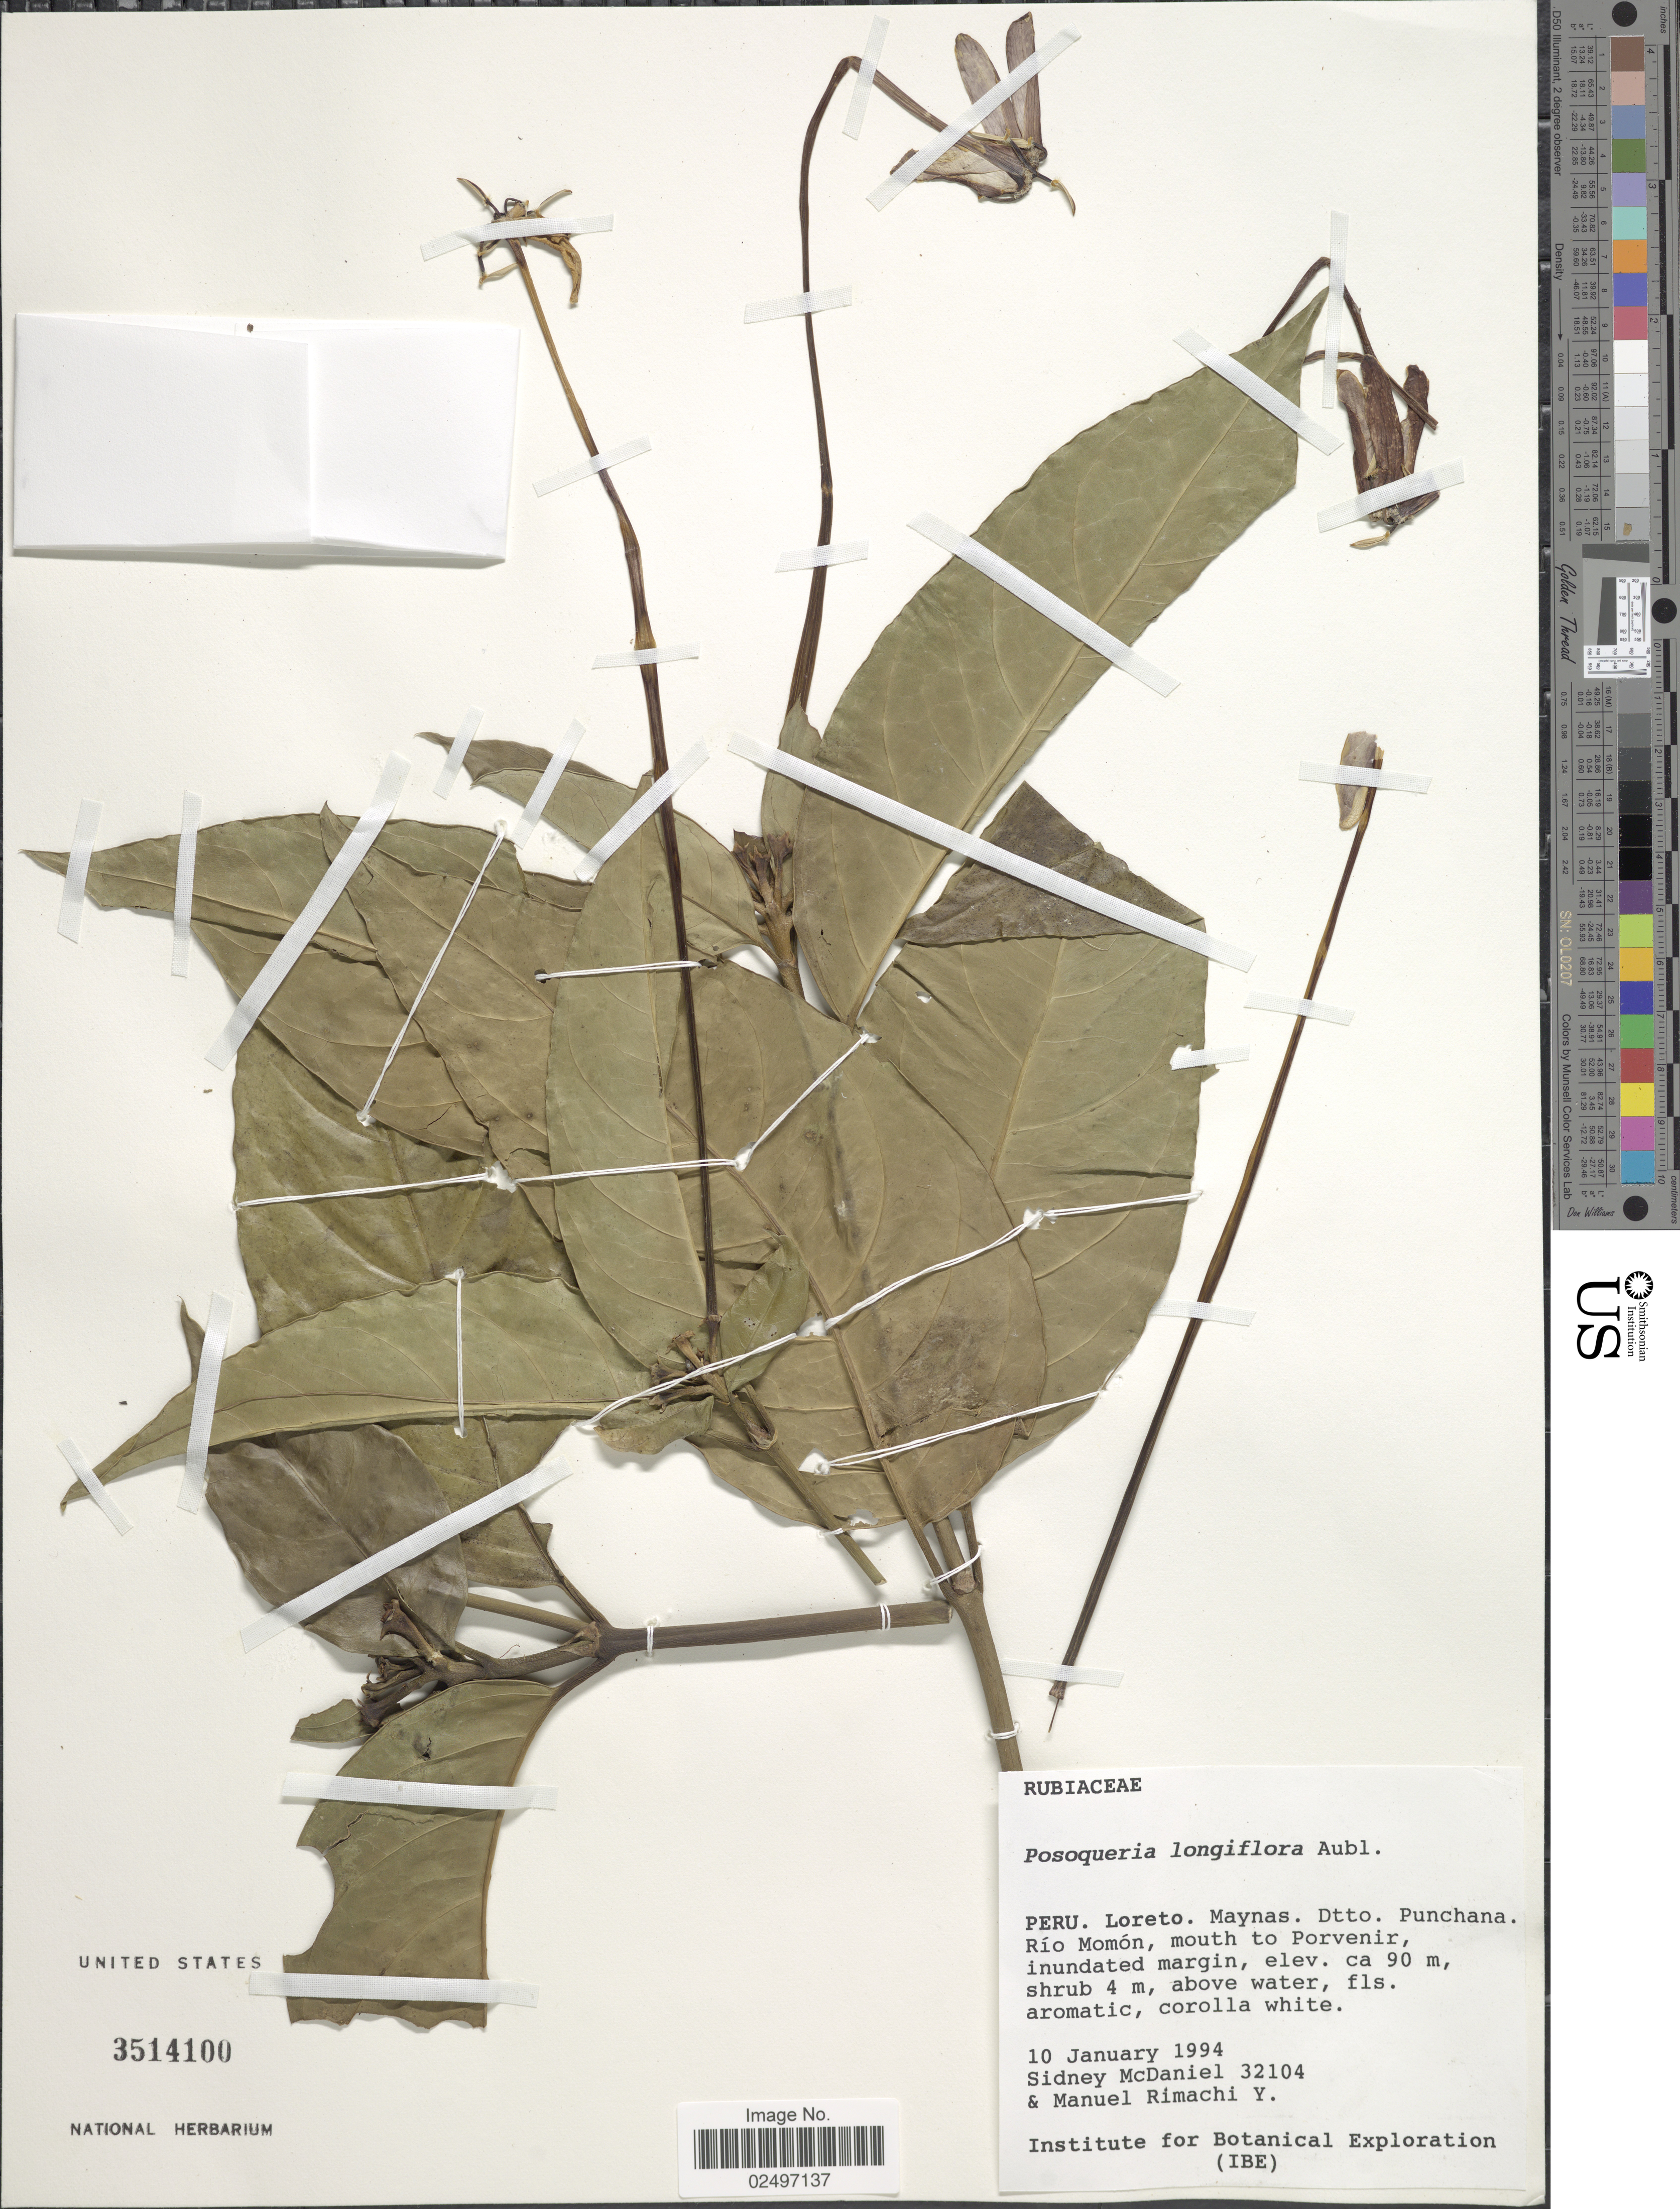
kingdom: Plantae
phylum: Tracheophyta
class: Magnoliopsida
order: Gentianales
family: Rubiaceae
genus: Posoqueria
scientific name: Posoqueria longiflora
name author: Aubl.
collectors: S. McDaniel & M. Rimachi Y.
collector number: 32104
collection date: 1994-01-10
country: Peru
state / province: Loreto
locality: Maynas Dtto Punchana. Río Momón, mouth to Porvenir, inundated margin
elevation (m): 90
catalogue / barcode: US 3514100